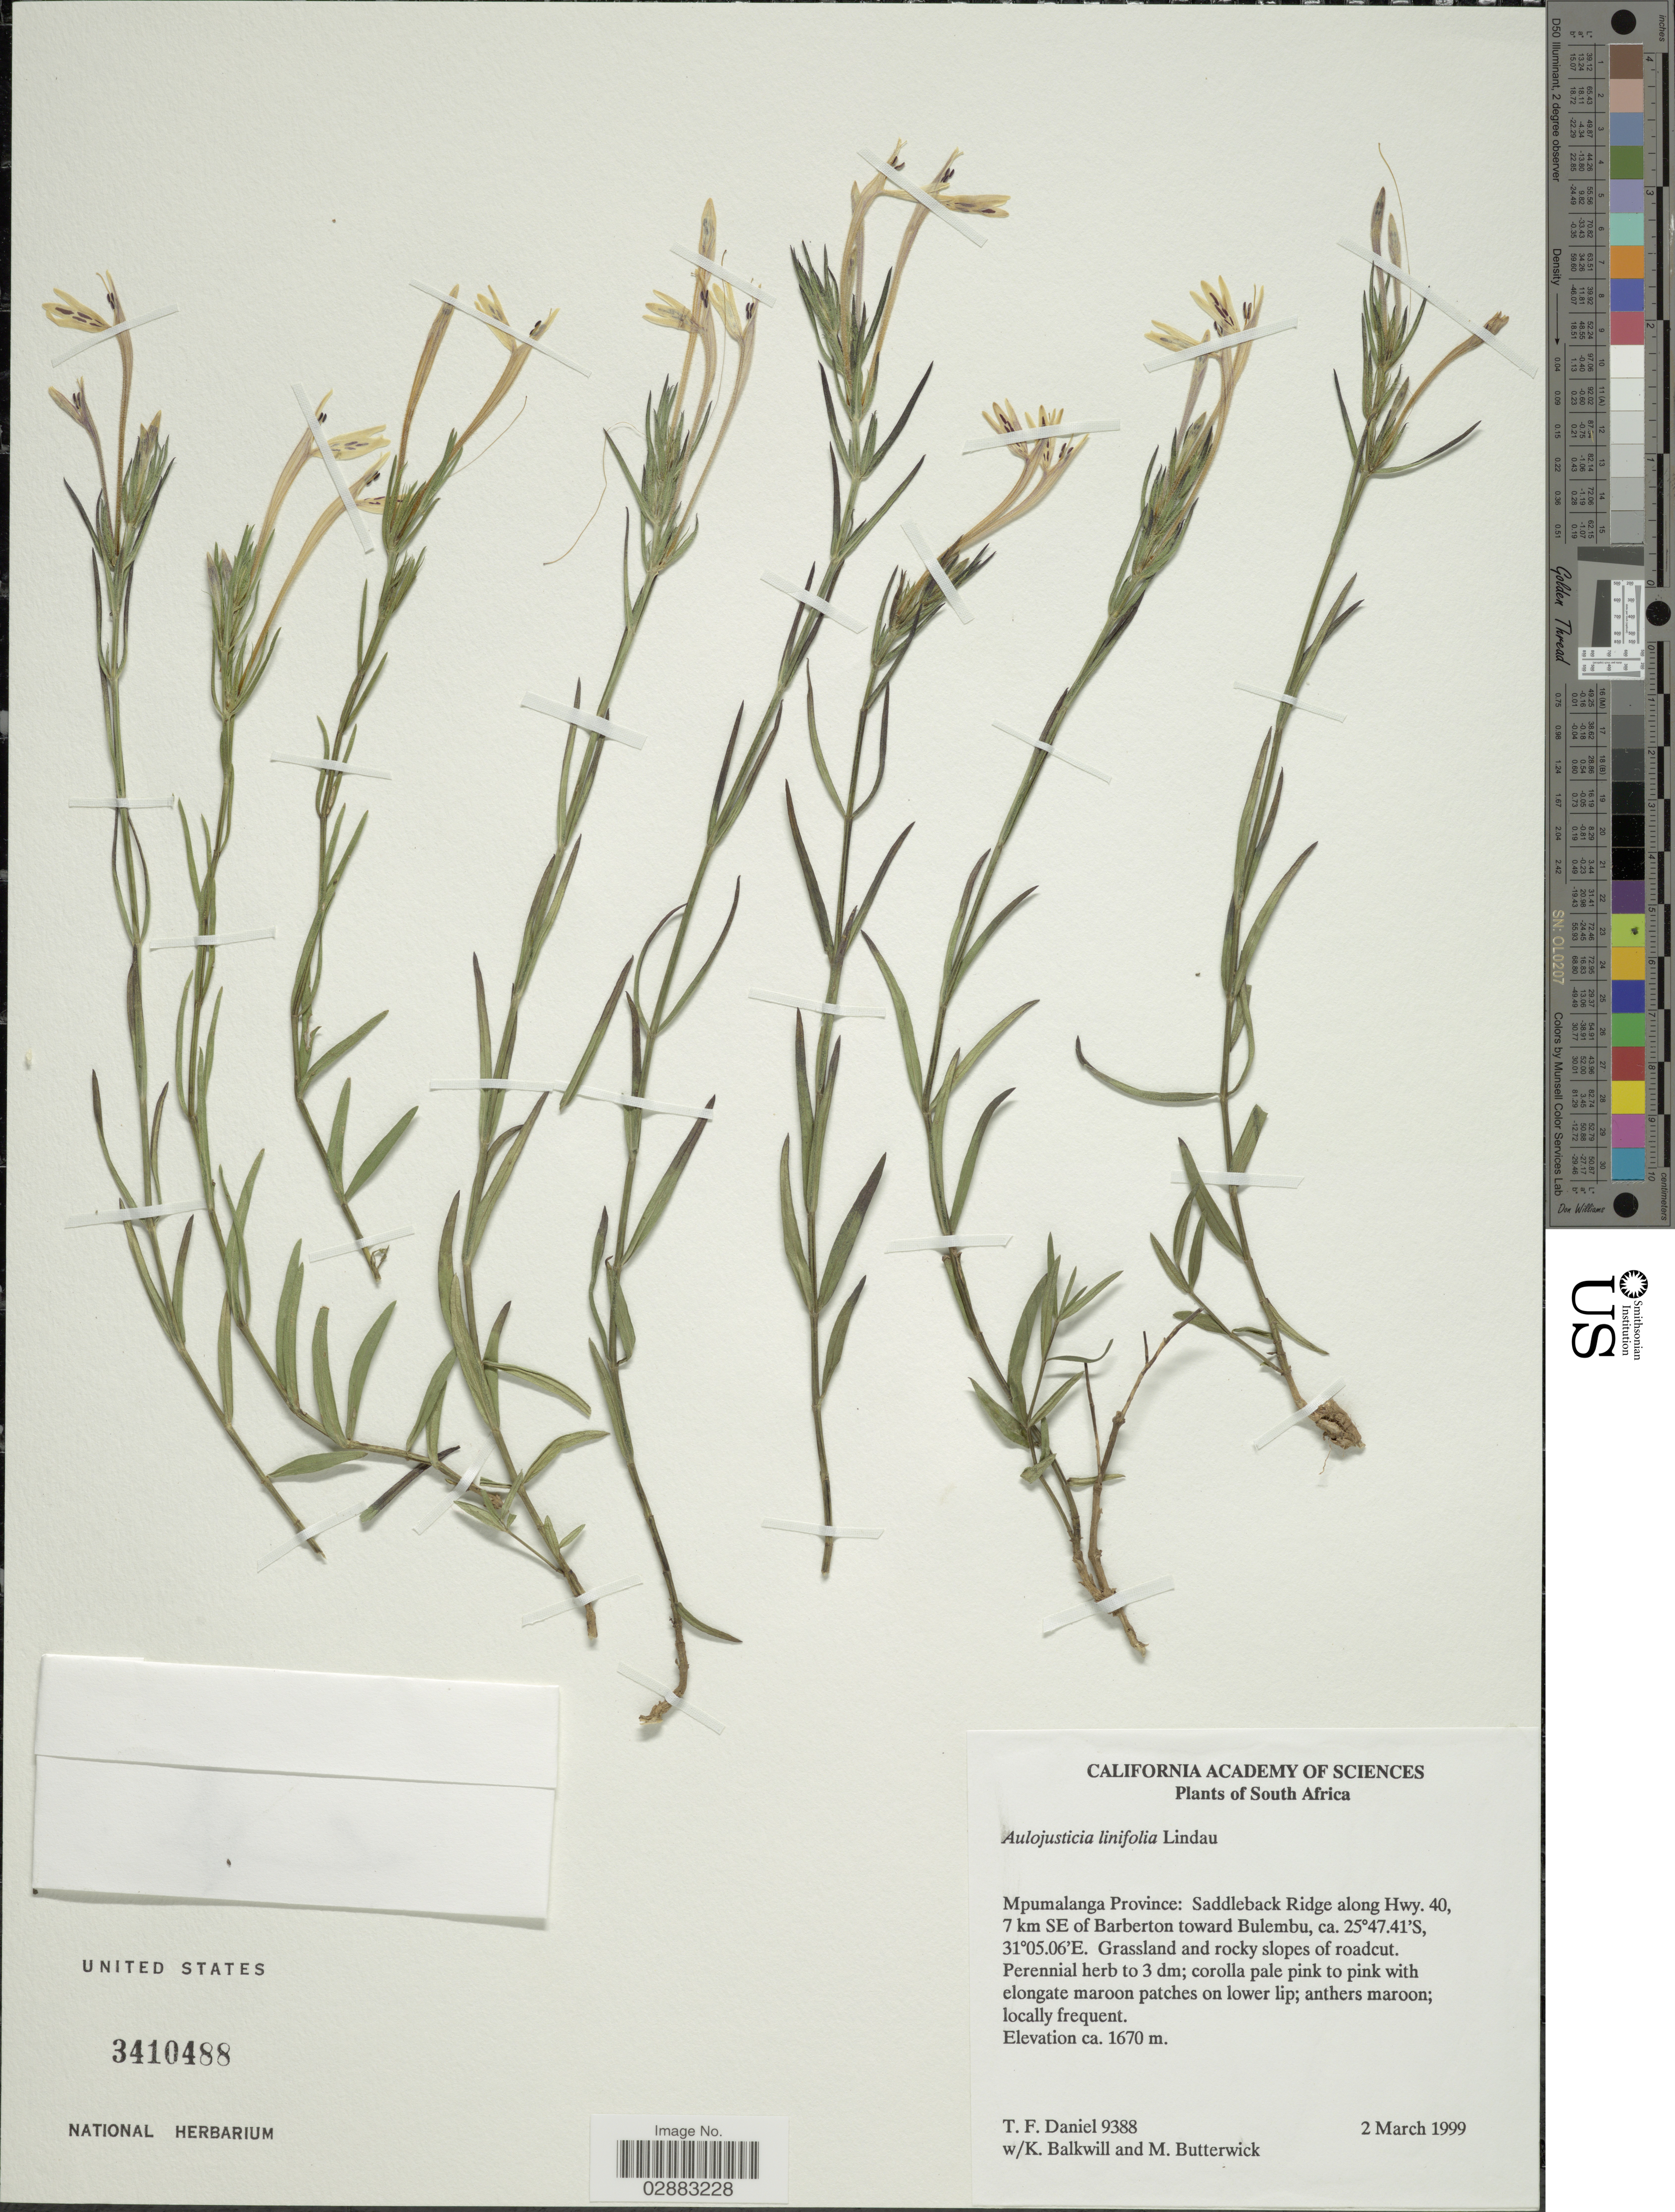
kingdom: Plantae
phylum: Tracheophyta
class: Magnoliopsida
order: Lamiales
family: Acanthaceae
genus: Aulojusticia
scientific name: Aulojusticia linifolia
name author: Lindau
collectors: T. F. Daniel, K. Balkwill & M. Butterwick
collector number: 9388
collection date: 1999-03-02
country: South Africa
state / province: Mpumalanga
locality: Mpumalanga Province: Saddleback Ridge along Hwy. 40, 7 km SE of Barberton toward Bulembu.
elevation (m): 1670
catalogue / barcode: US 3410488